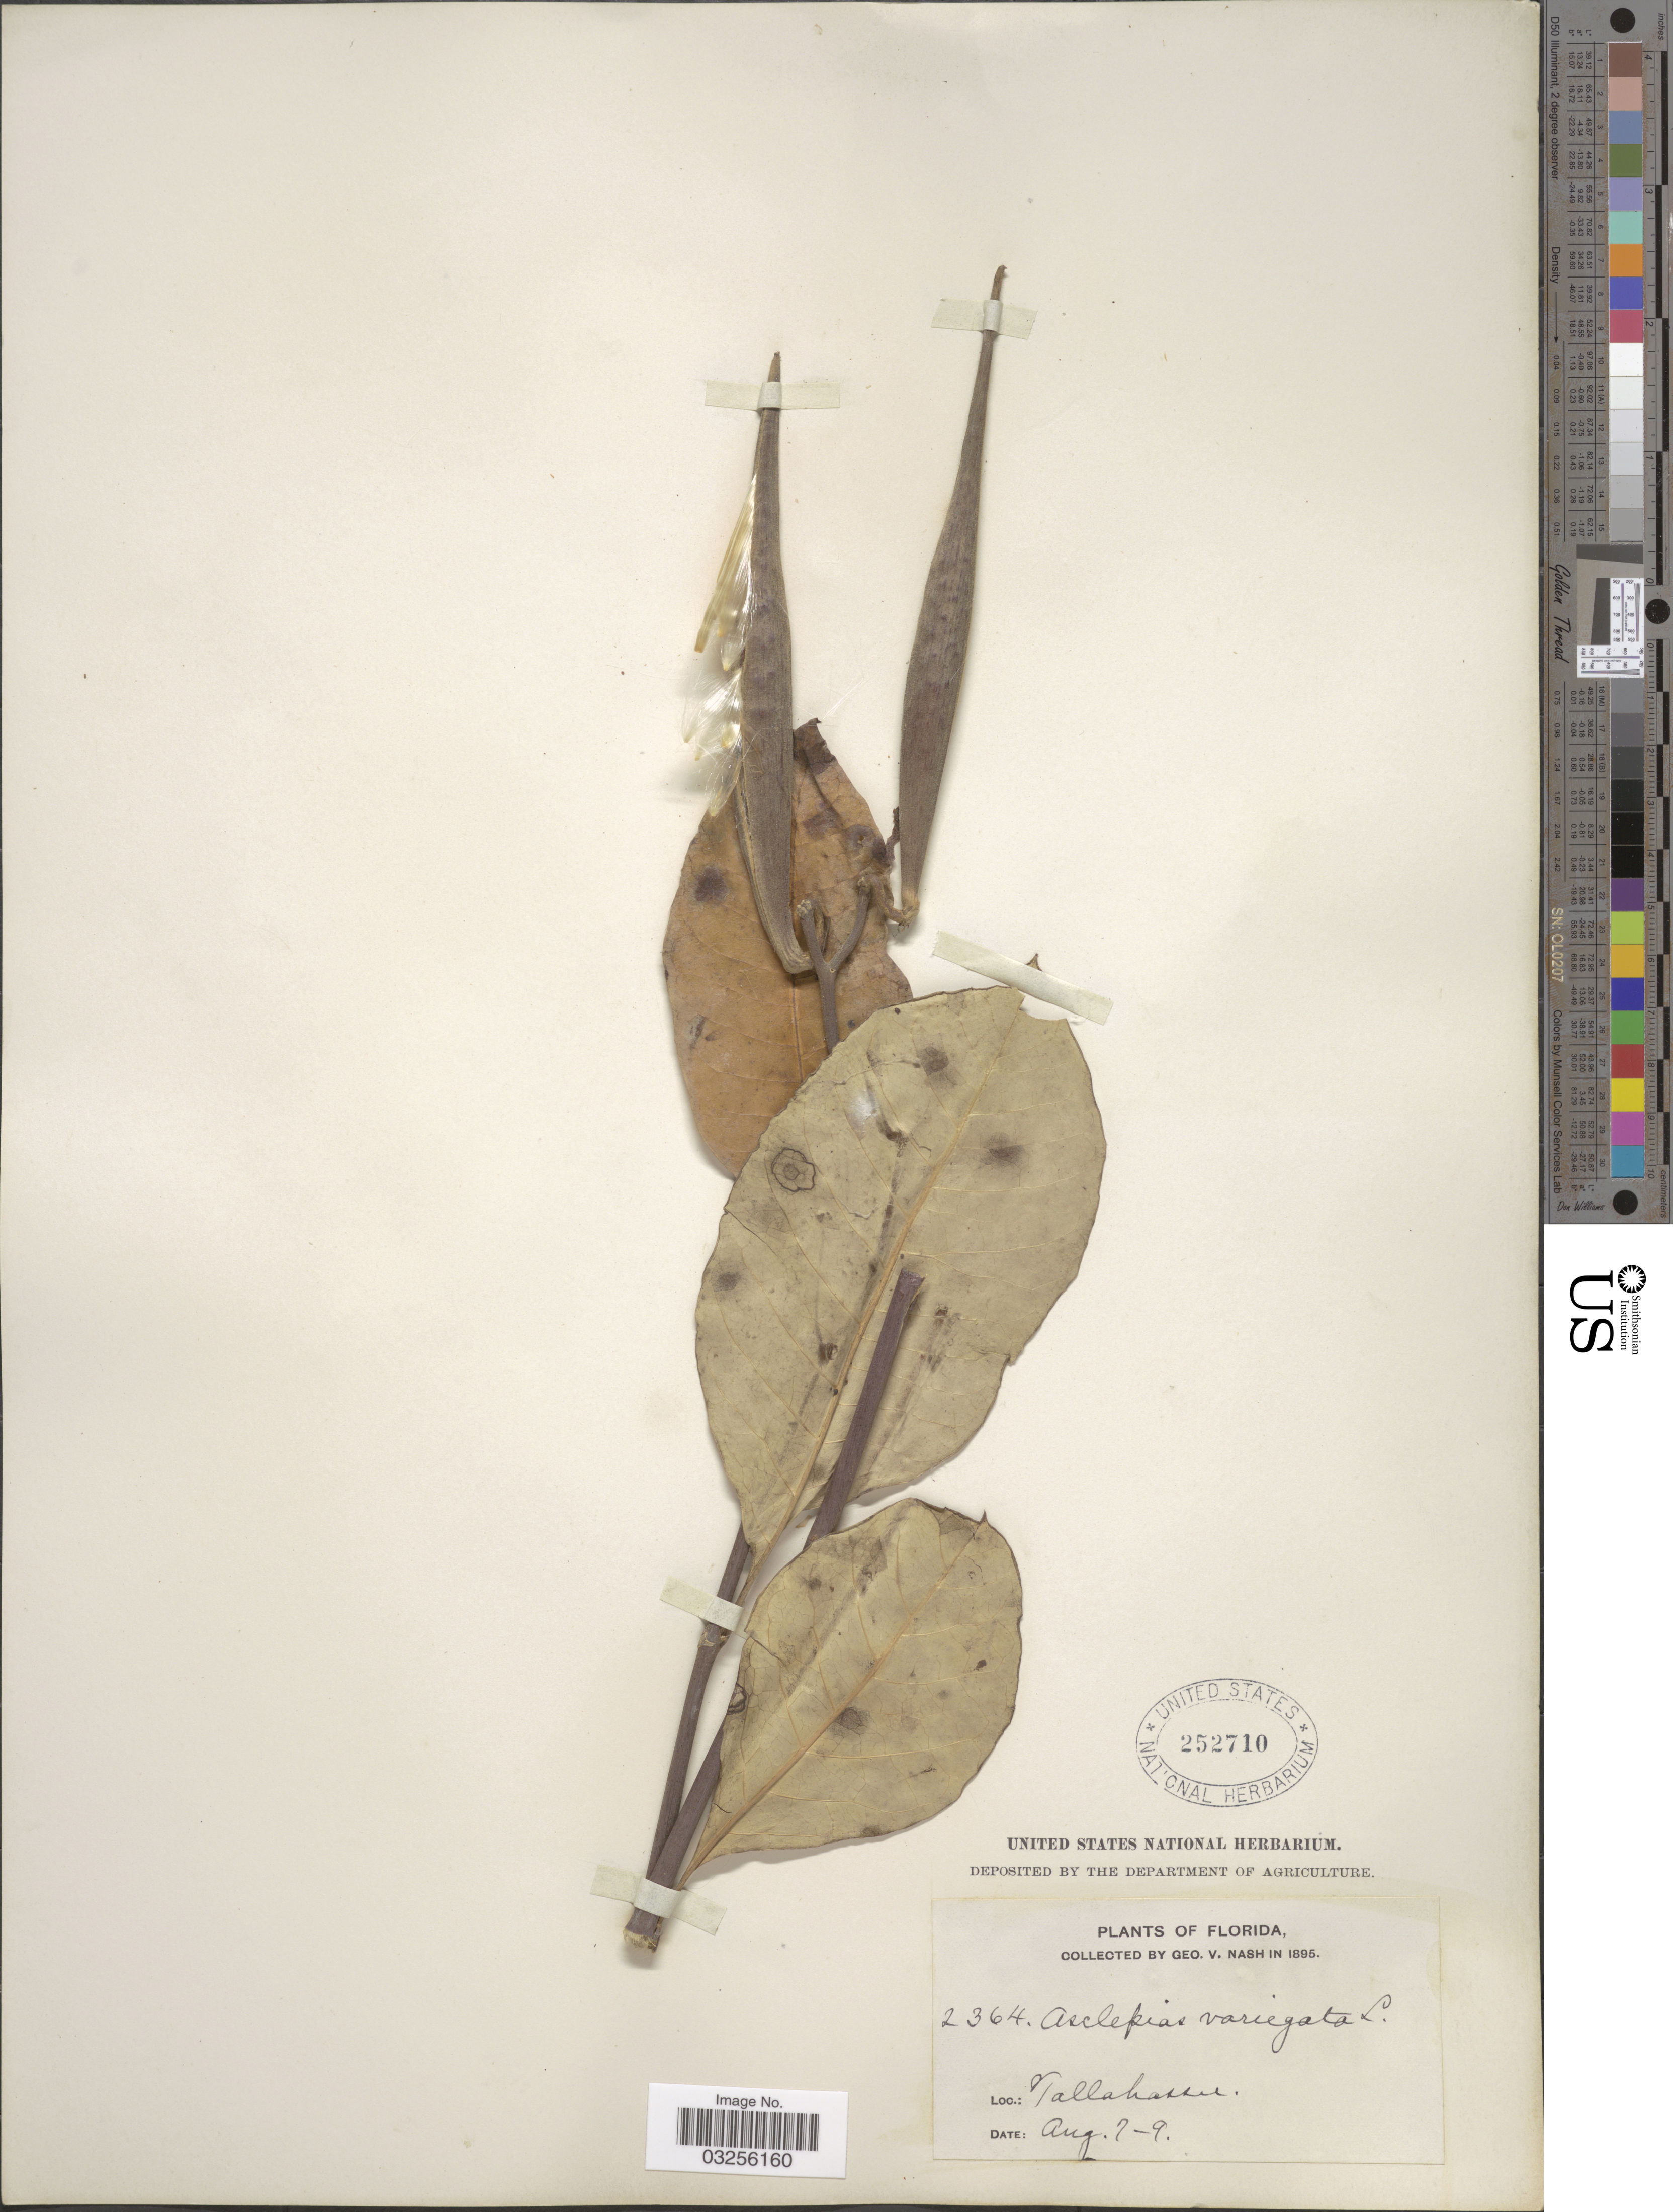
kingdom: Plantae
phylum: Tracheophyta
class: Magnoliopsida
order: Gentianales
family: Apocynaceae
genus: Asclepias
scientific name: Asclepias variegata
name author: L.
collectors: G. V. Nash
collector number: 2364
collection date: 1895-08-07/1895-08-09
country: United States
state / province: Florida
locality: Tallahassee.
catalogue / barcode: US 252710